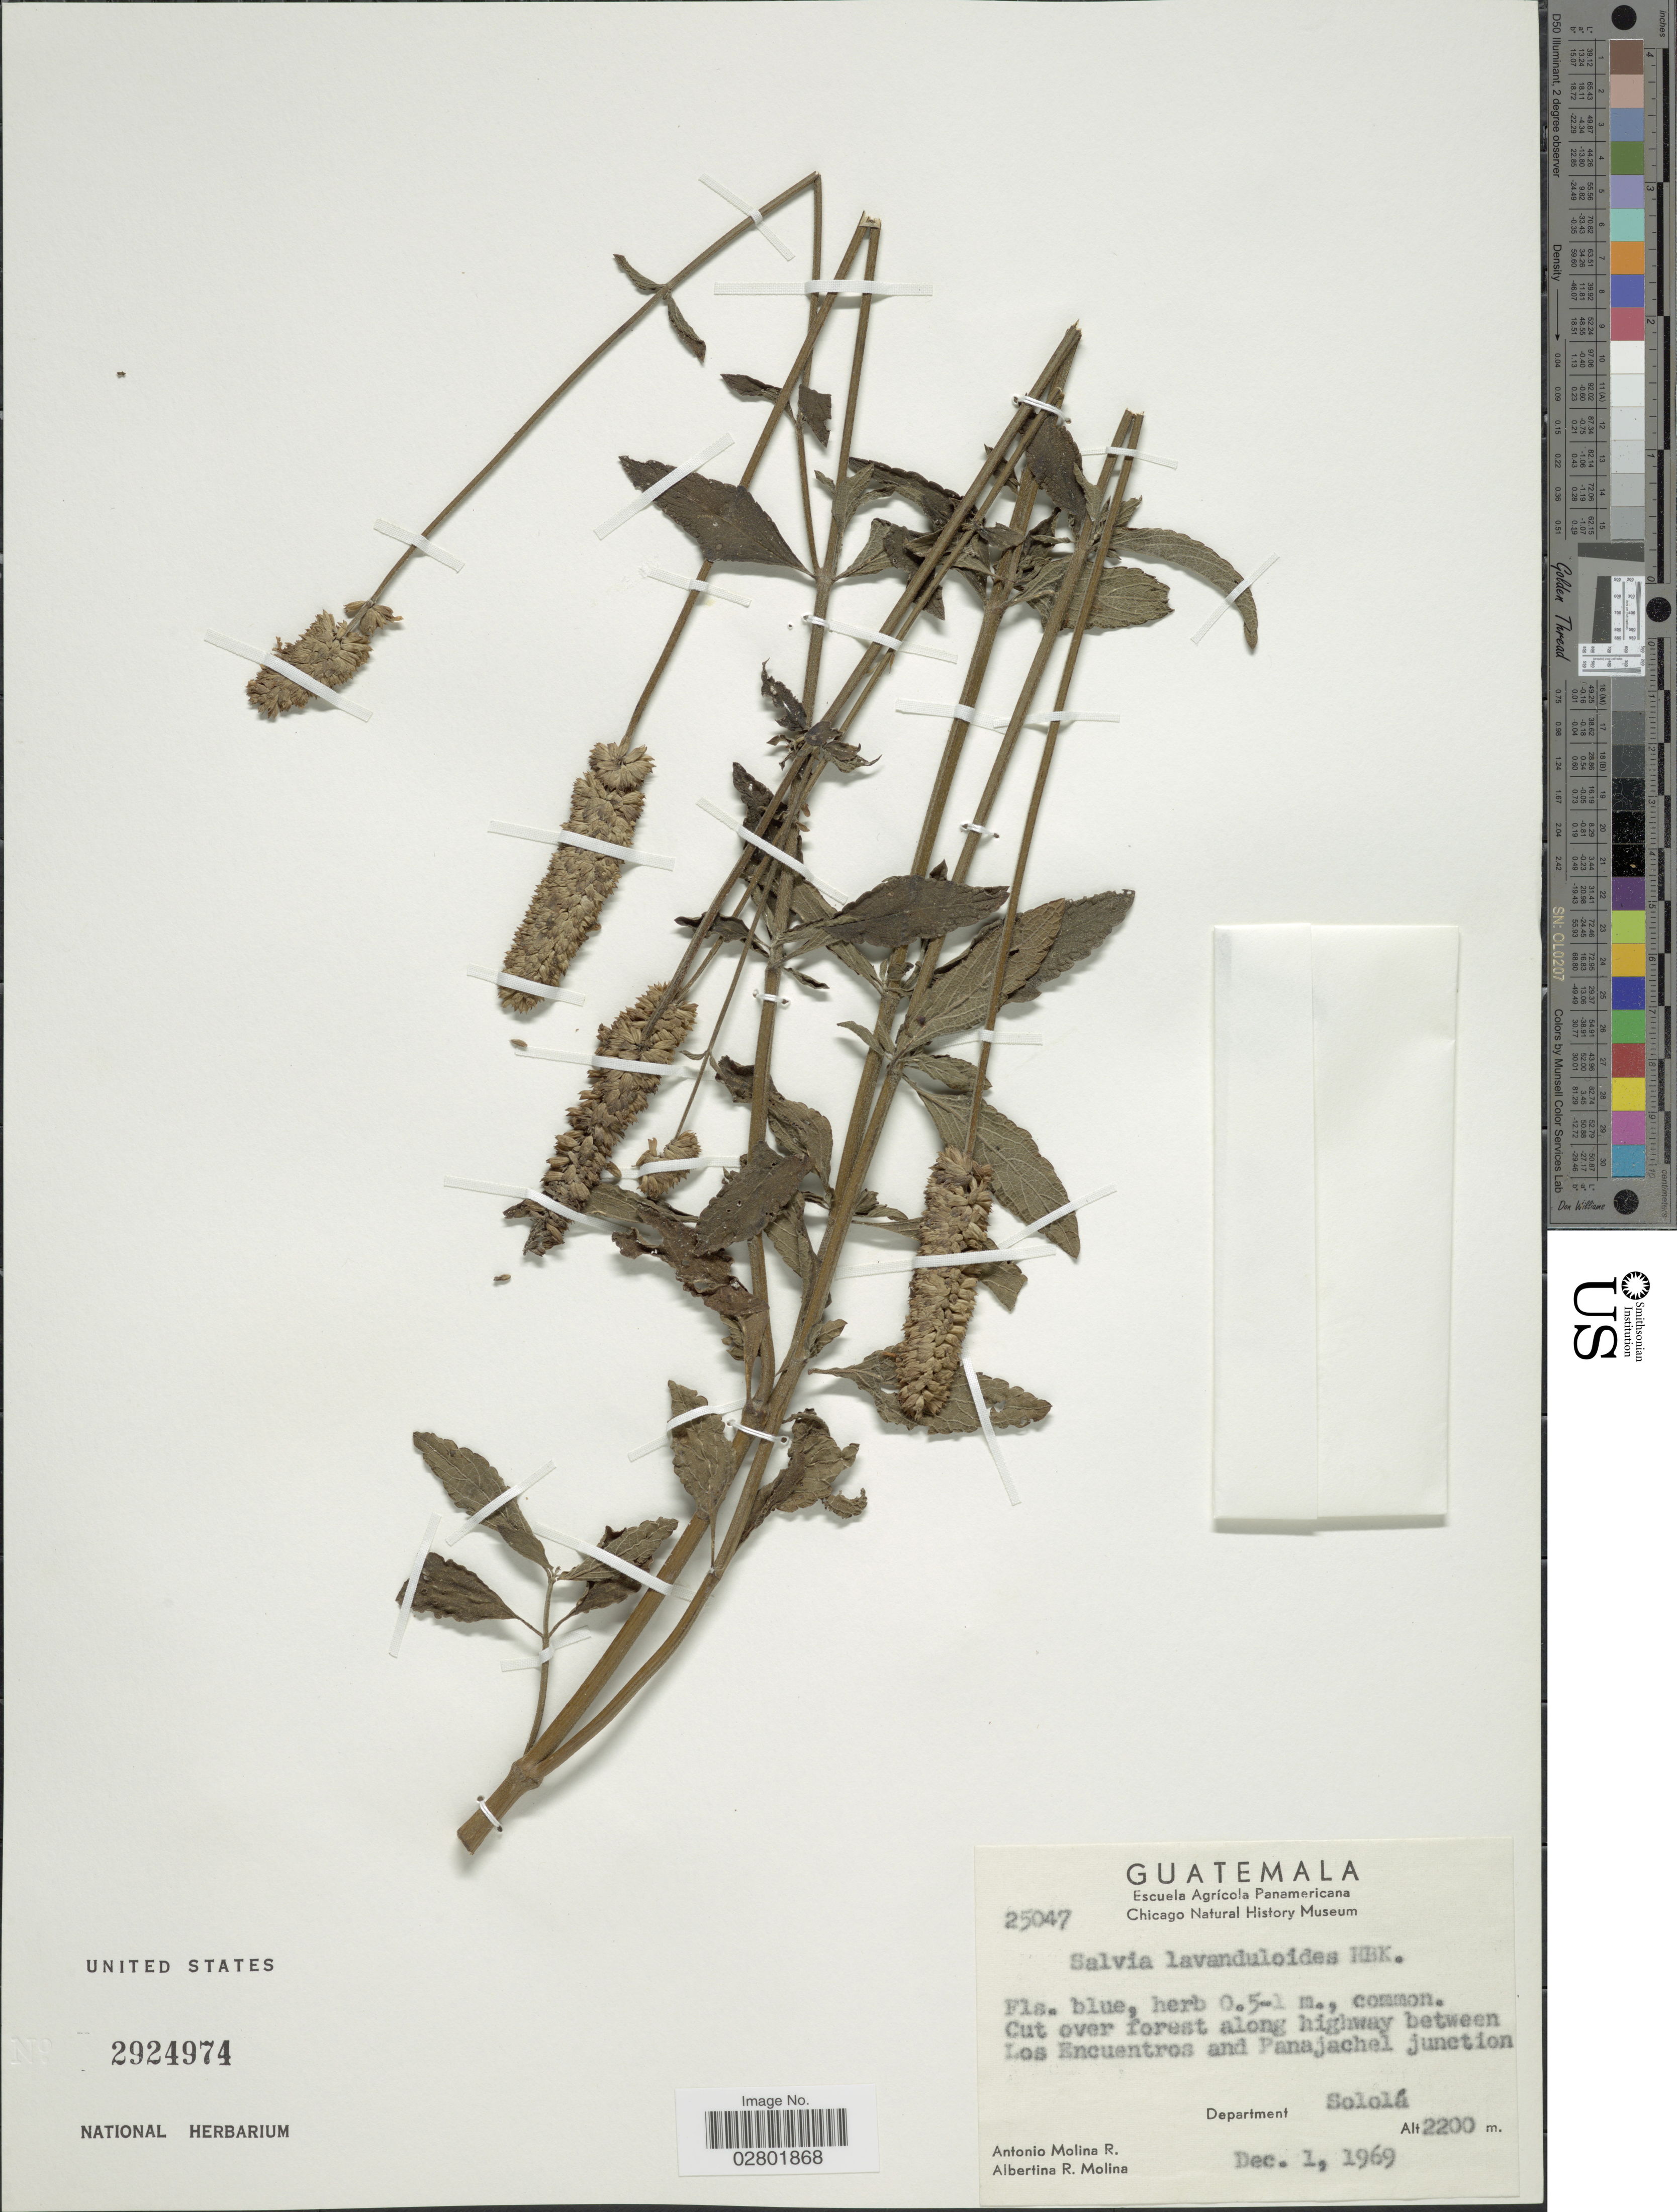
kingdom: Plantae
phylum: Tracheophyta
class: Magnoliopsida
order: Lamiales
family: Lamiaceae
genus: Salvia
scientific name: Salvia lavanduloides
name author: Kunth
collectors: A. Molina R. & A. R. Molina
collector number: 25047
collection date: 1969-12-01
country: Guatemala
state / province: Sololá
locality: Cut over forest along highway between Los Encuentros and Panajachel junction, Department Sololá.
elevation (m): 2200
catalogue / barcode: US 2924974